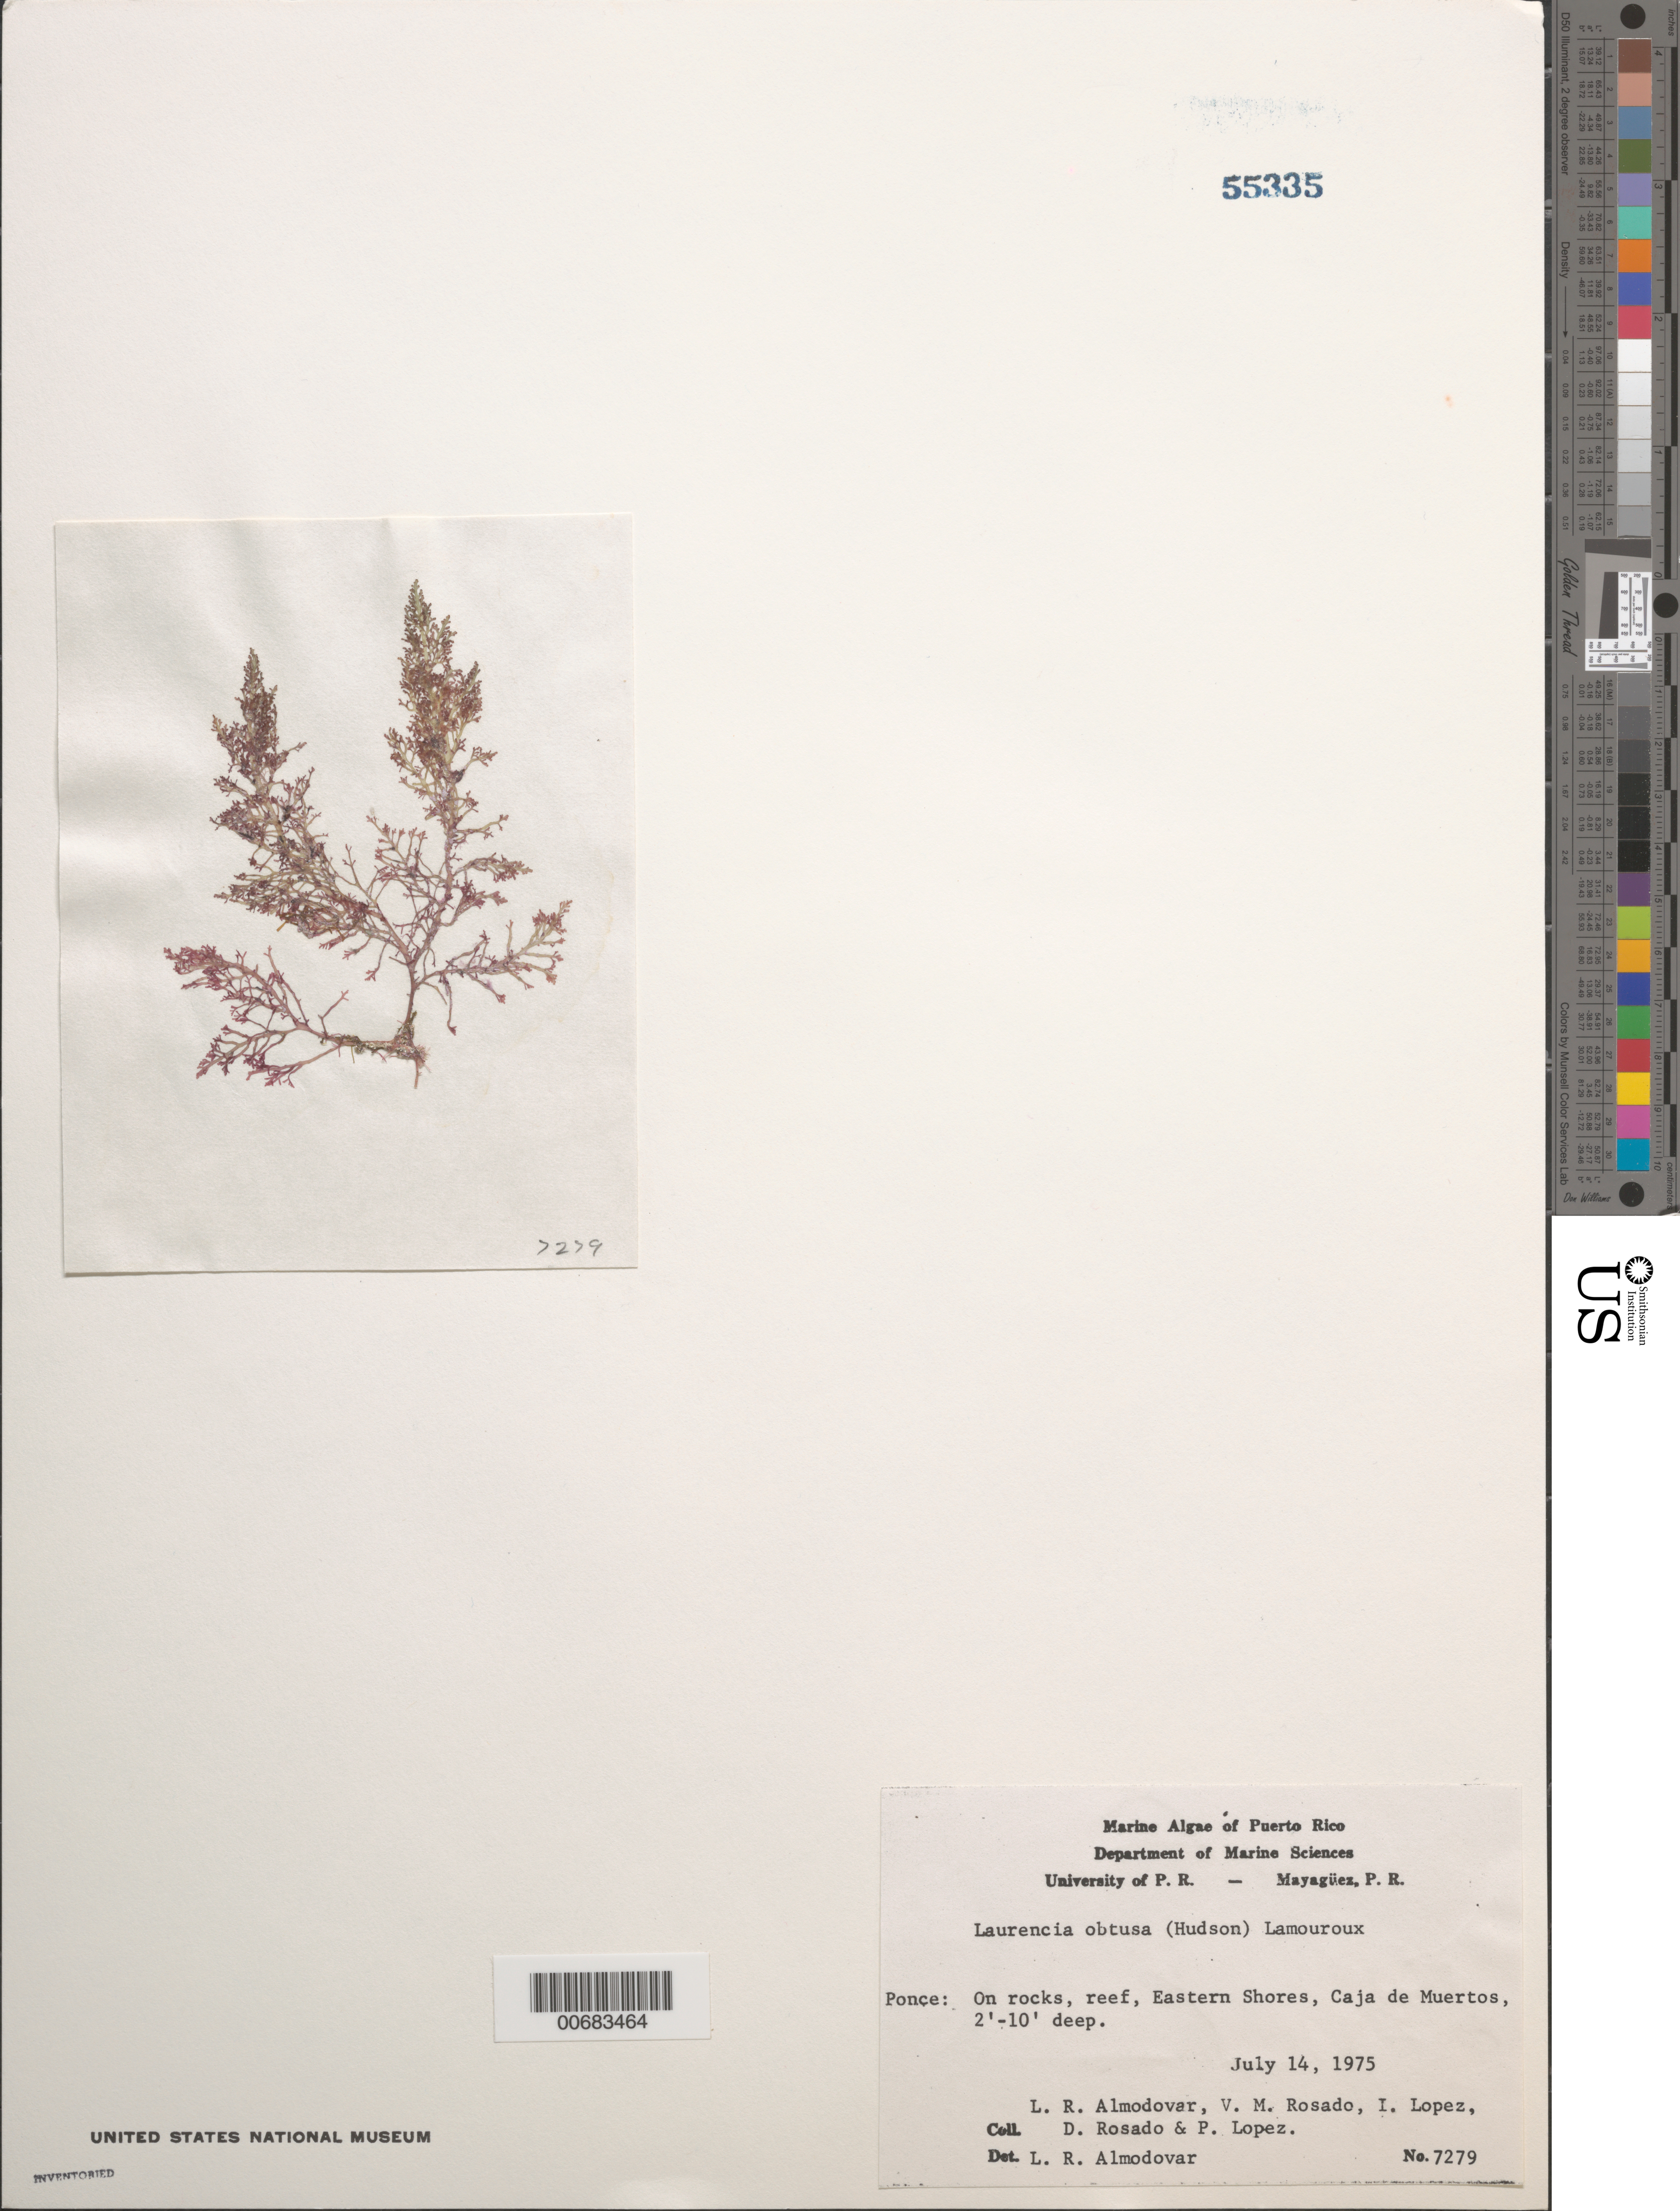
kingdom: Plantae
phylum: Rhodophyta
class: Florideophyceae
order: Ceramiales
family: Rhodomelaceae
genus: Laurencia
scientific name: Laurencia obtusa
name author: (Huds.) J.V.Lamouroux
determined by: Almodovar, L. R.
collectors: L. Almodovar, V. Rosado, I. Lopéz, D. Rosado & P. Lopez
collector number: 7279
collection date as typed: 14 Jul 1975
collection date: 1975-07-14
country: Puerto Rico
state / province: Ponce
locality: Caja de Muertos, Eastern Shores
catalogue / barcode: US 55335